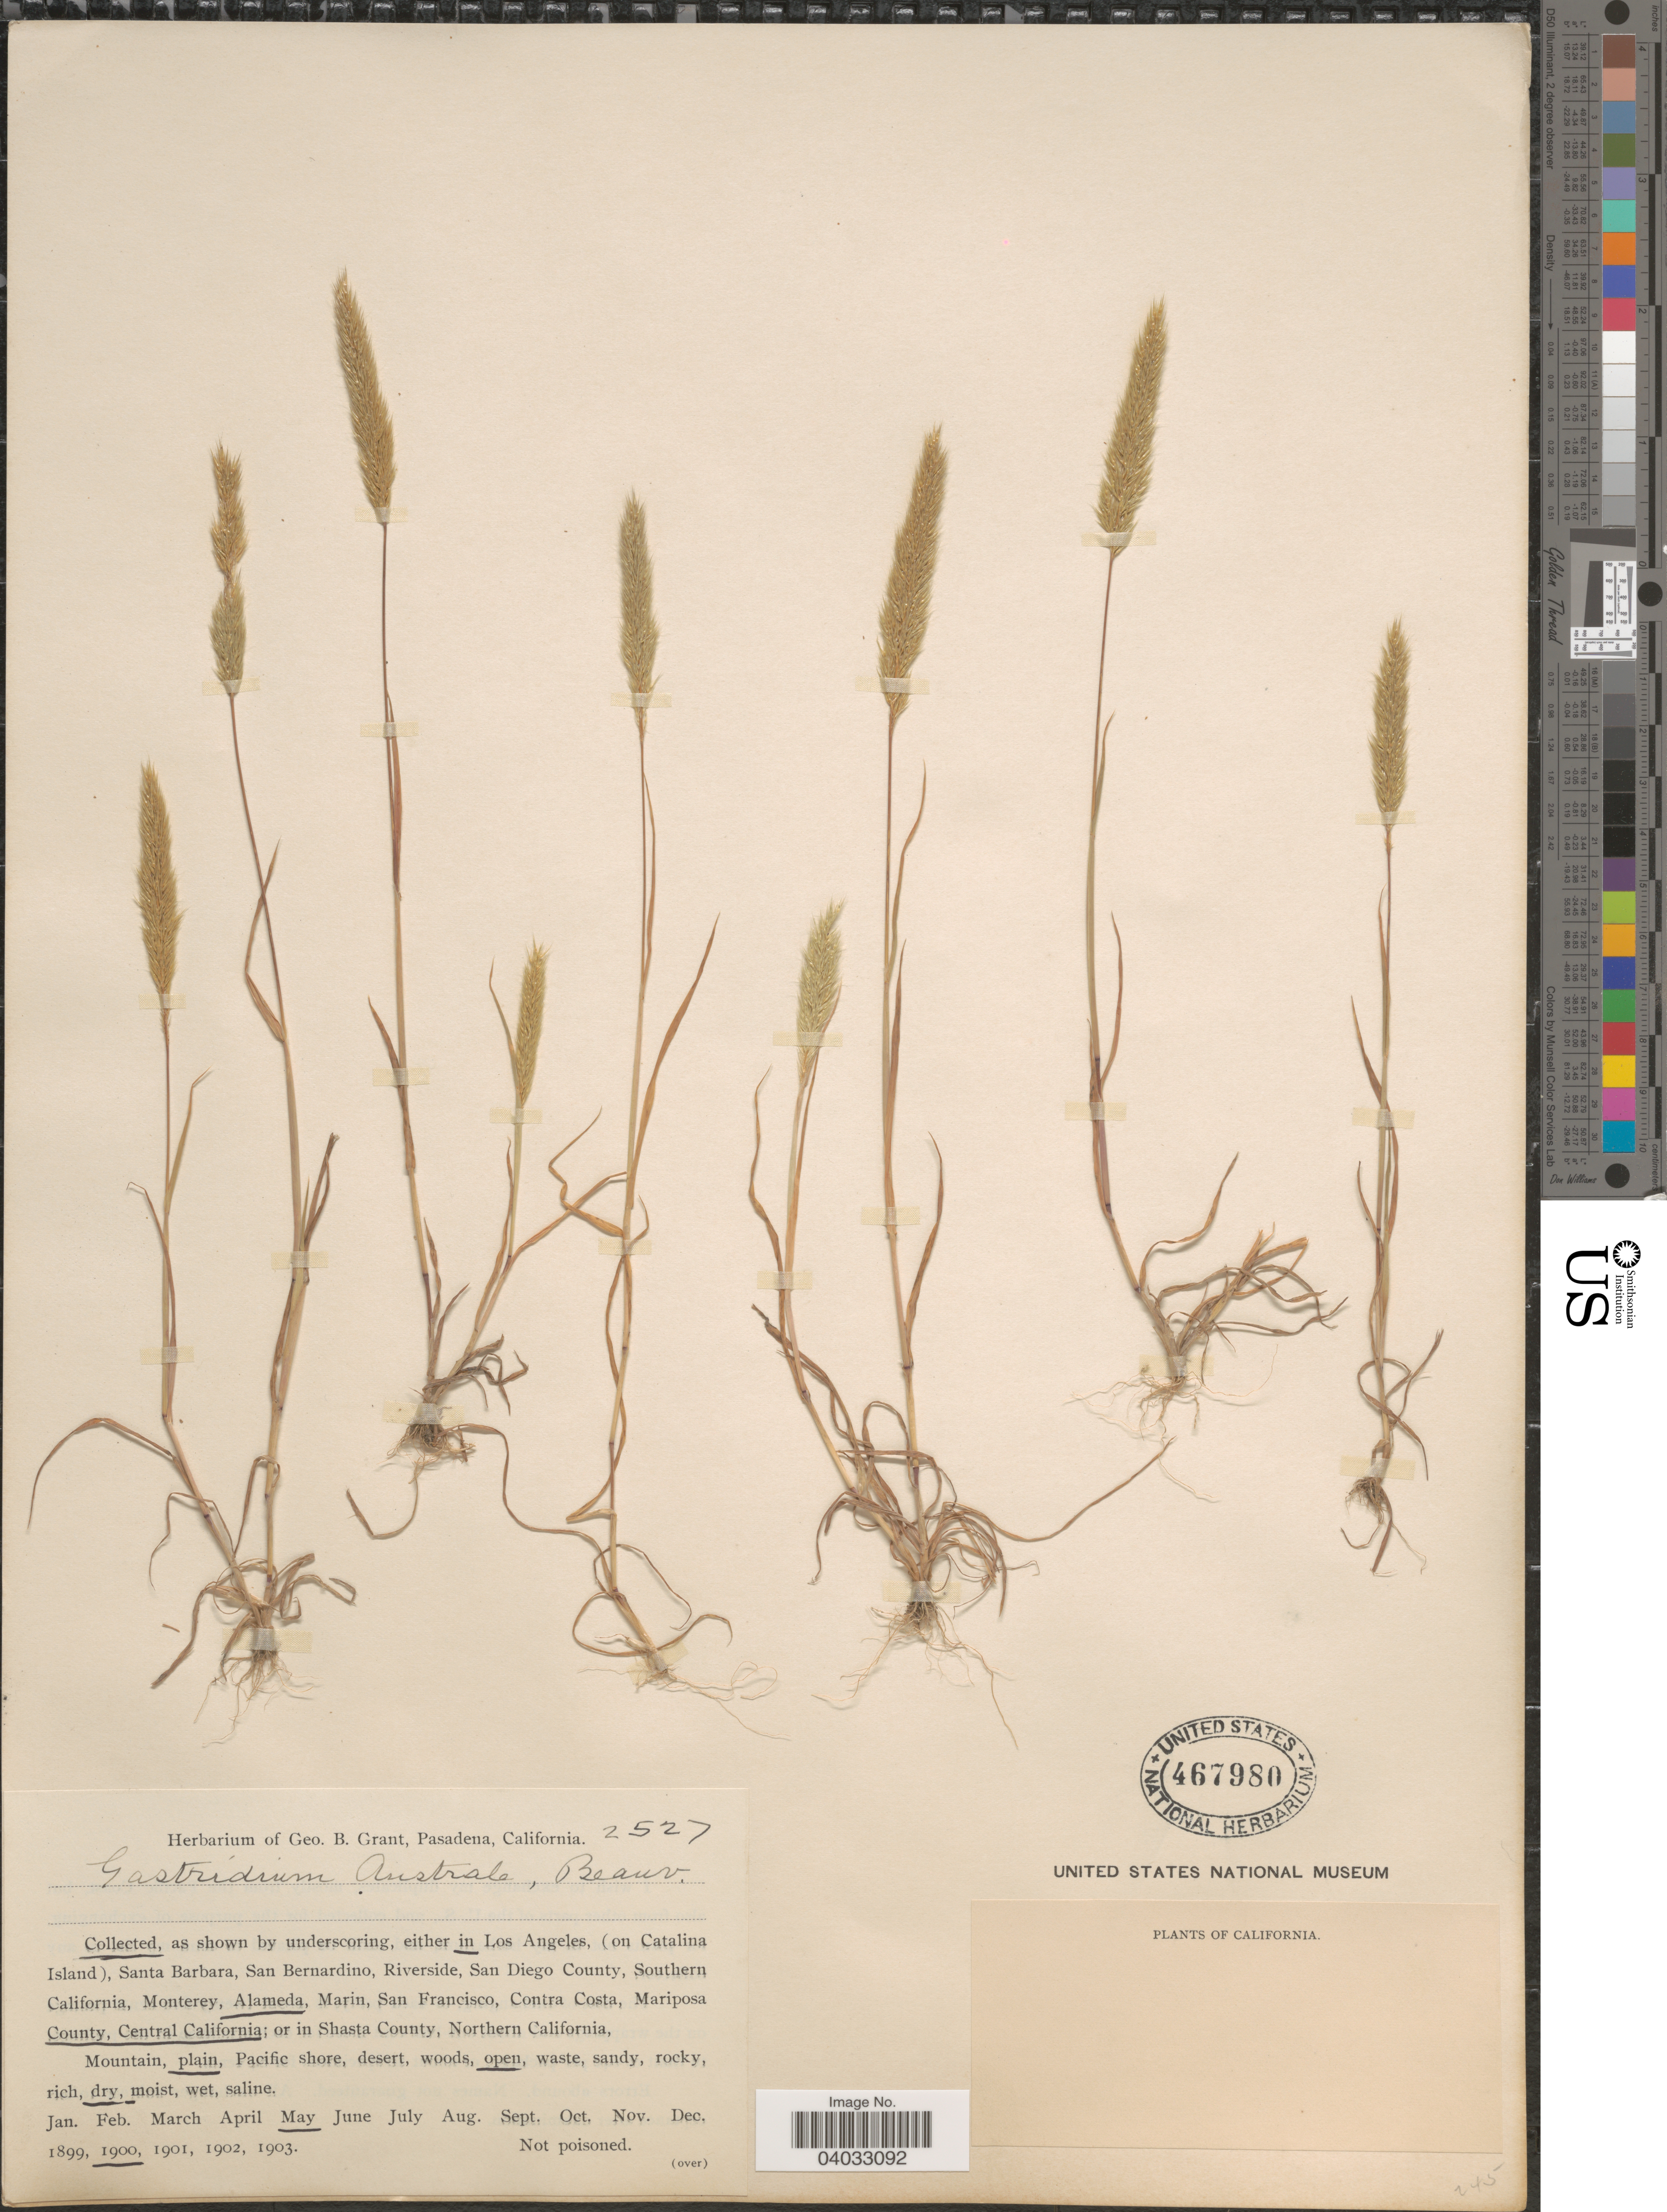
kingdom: Plantae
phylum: Tracheophyta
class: Liliopsida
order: Poales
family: Poaceae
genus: Gastridium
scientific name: Gastridium phleoides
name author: (Nees) C.E. Hubb.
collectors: ex herb. Geo. B. Grant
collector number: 2527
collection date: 1900-05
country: United States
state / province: California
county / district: Mariposa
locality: In Alameda, Mariposa County, Central California.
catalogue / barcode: US 467980